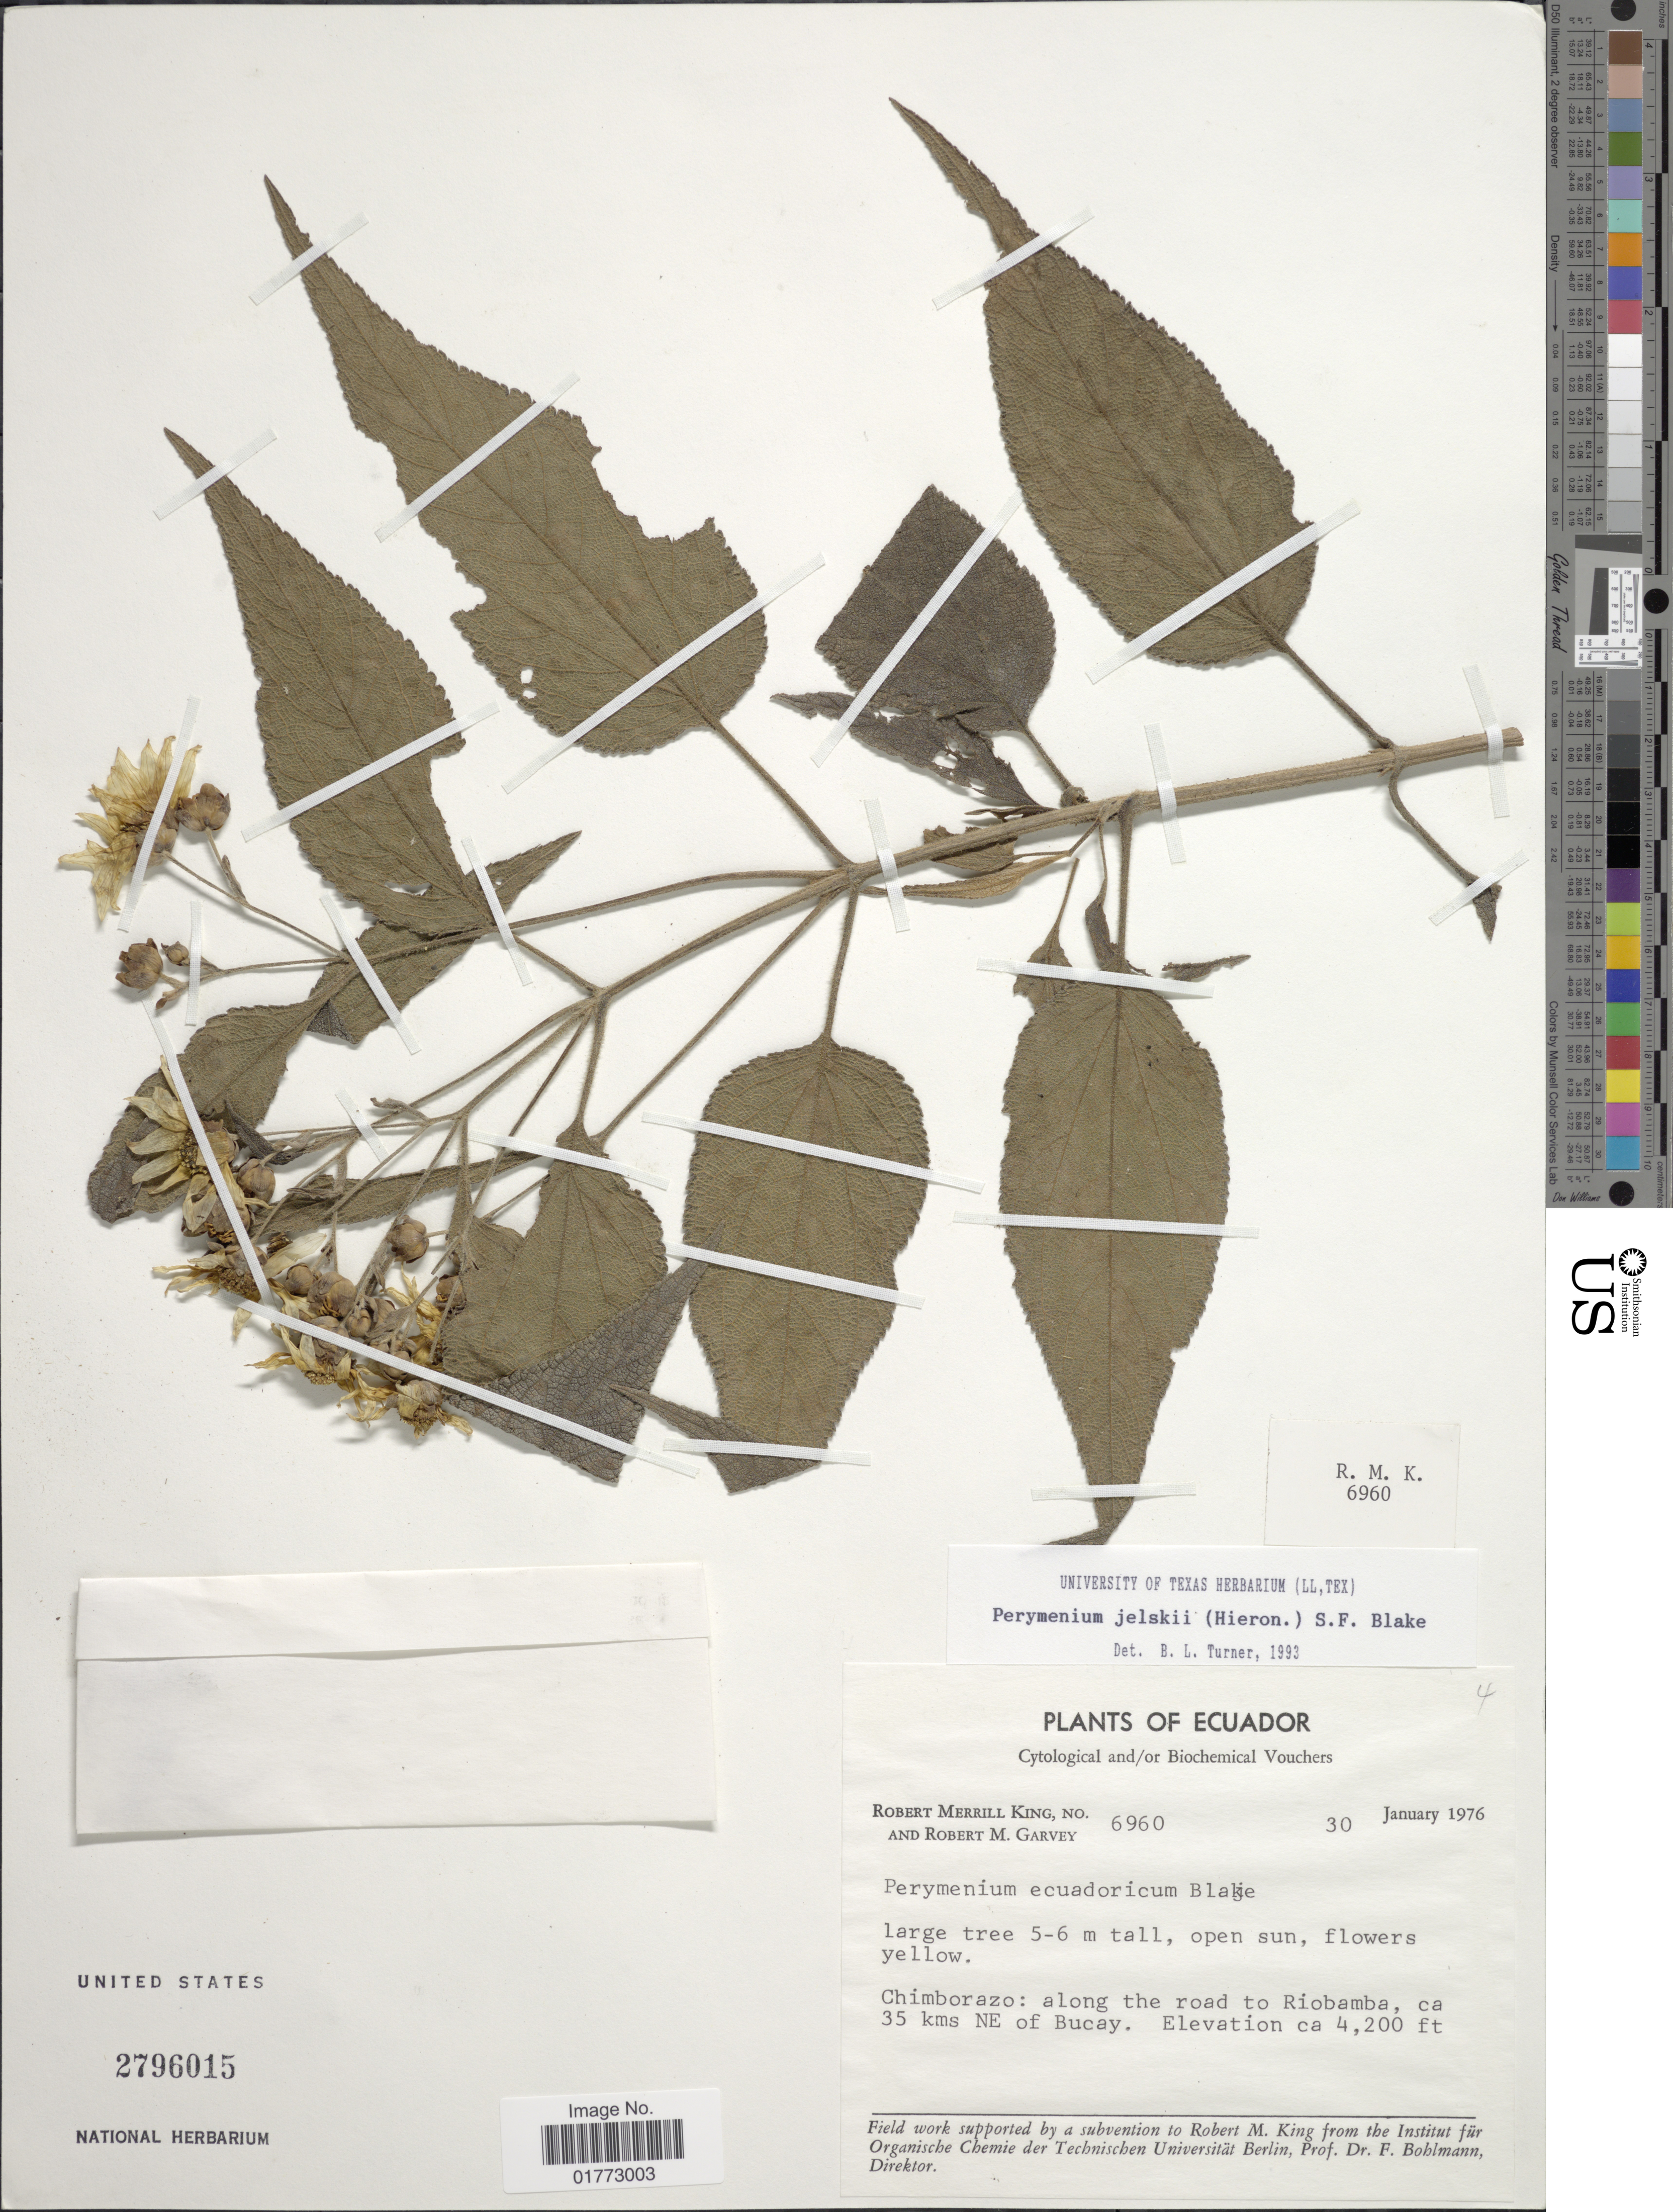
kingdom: Plantae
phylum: Tracheophyta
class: Magnoliopsida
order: Asterales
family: Asteraceae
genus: Steiractinia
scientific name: Steiractinia jelskii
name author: (Hieron.) S.F. Blake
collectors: R. M. King & R. Garvey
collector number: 6960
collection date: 1976-01-30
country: Ecuador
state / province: Chimborazo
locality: Along the road to Riobamba, ca. 35 kms NE of Bucay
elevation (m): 1280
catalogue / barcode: US 2796015